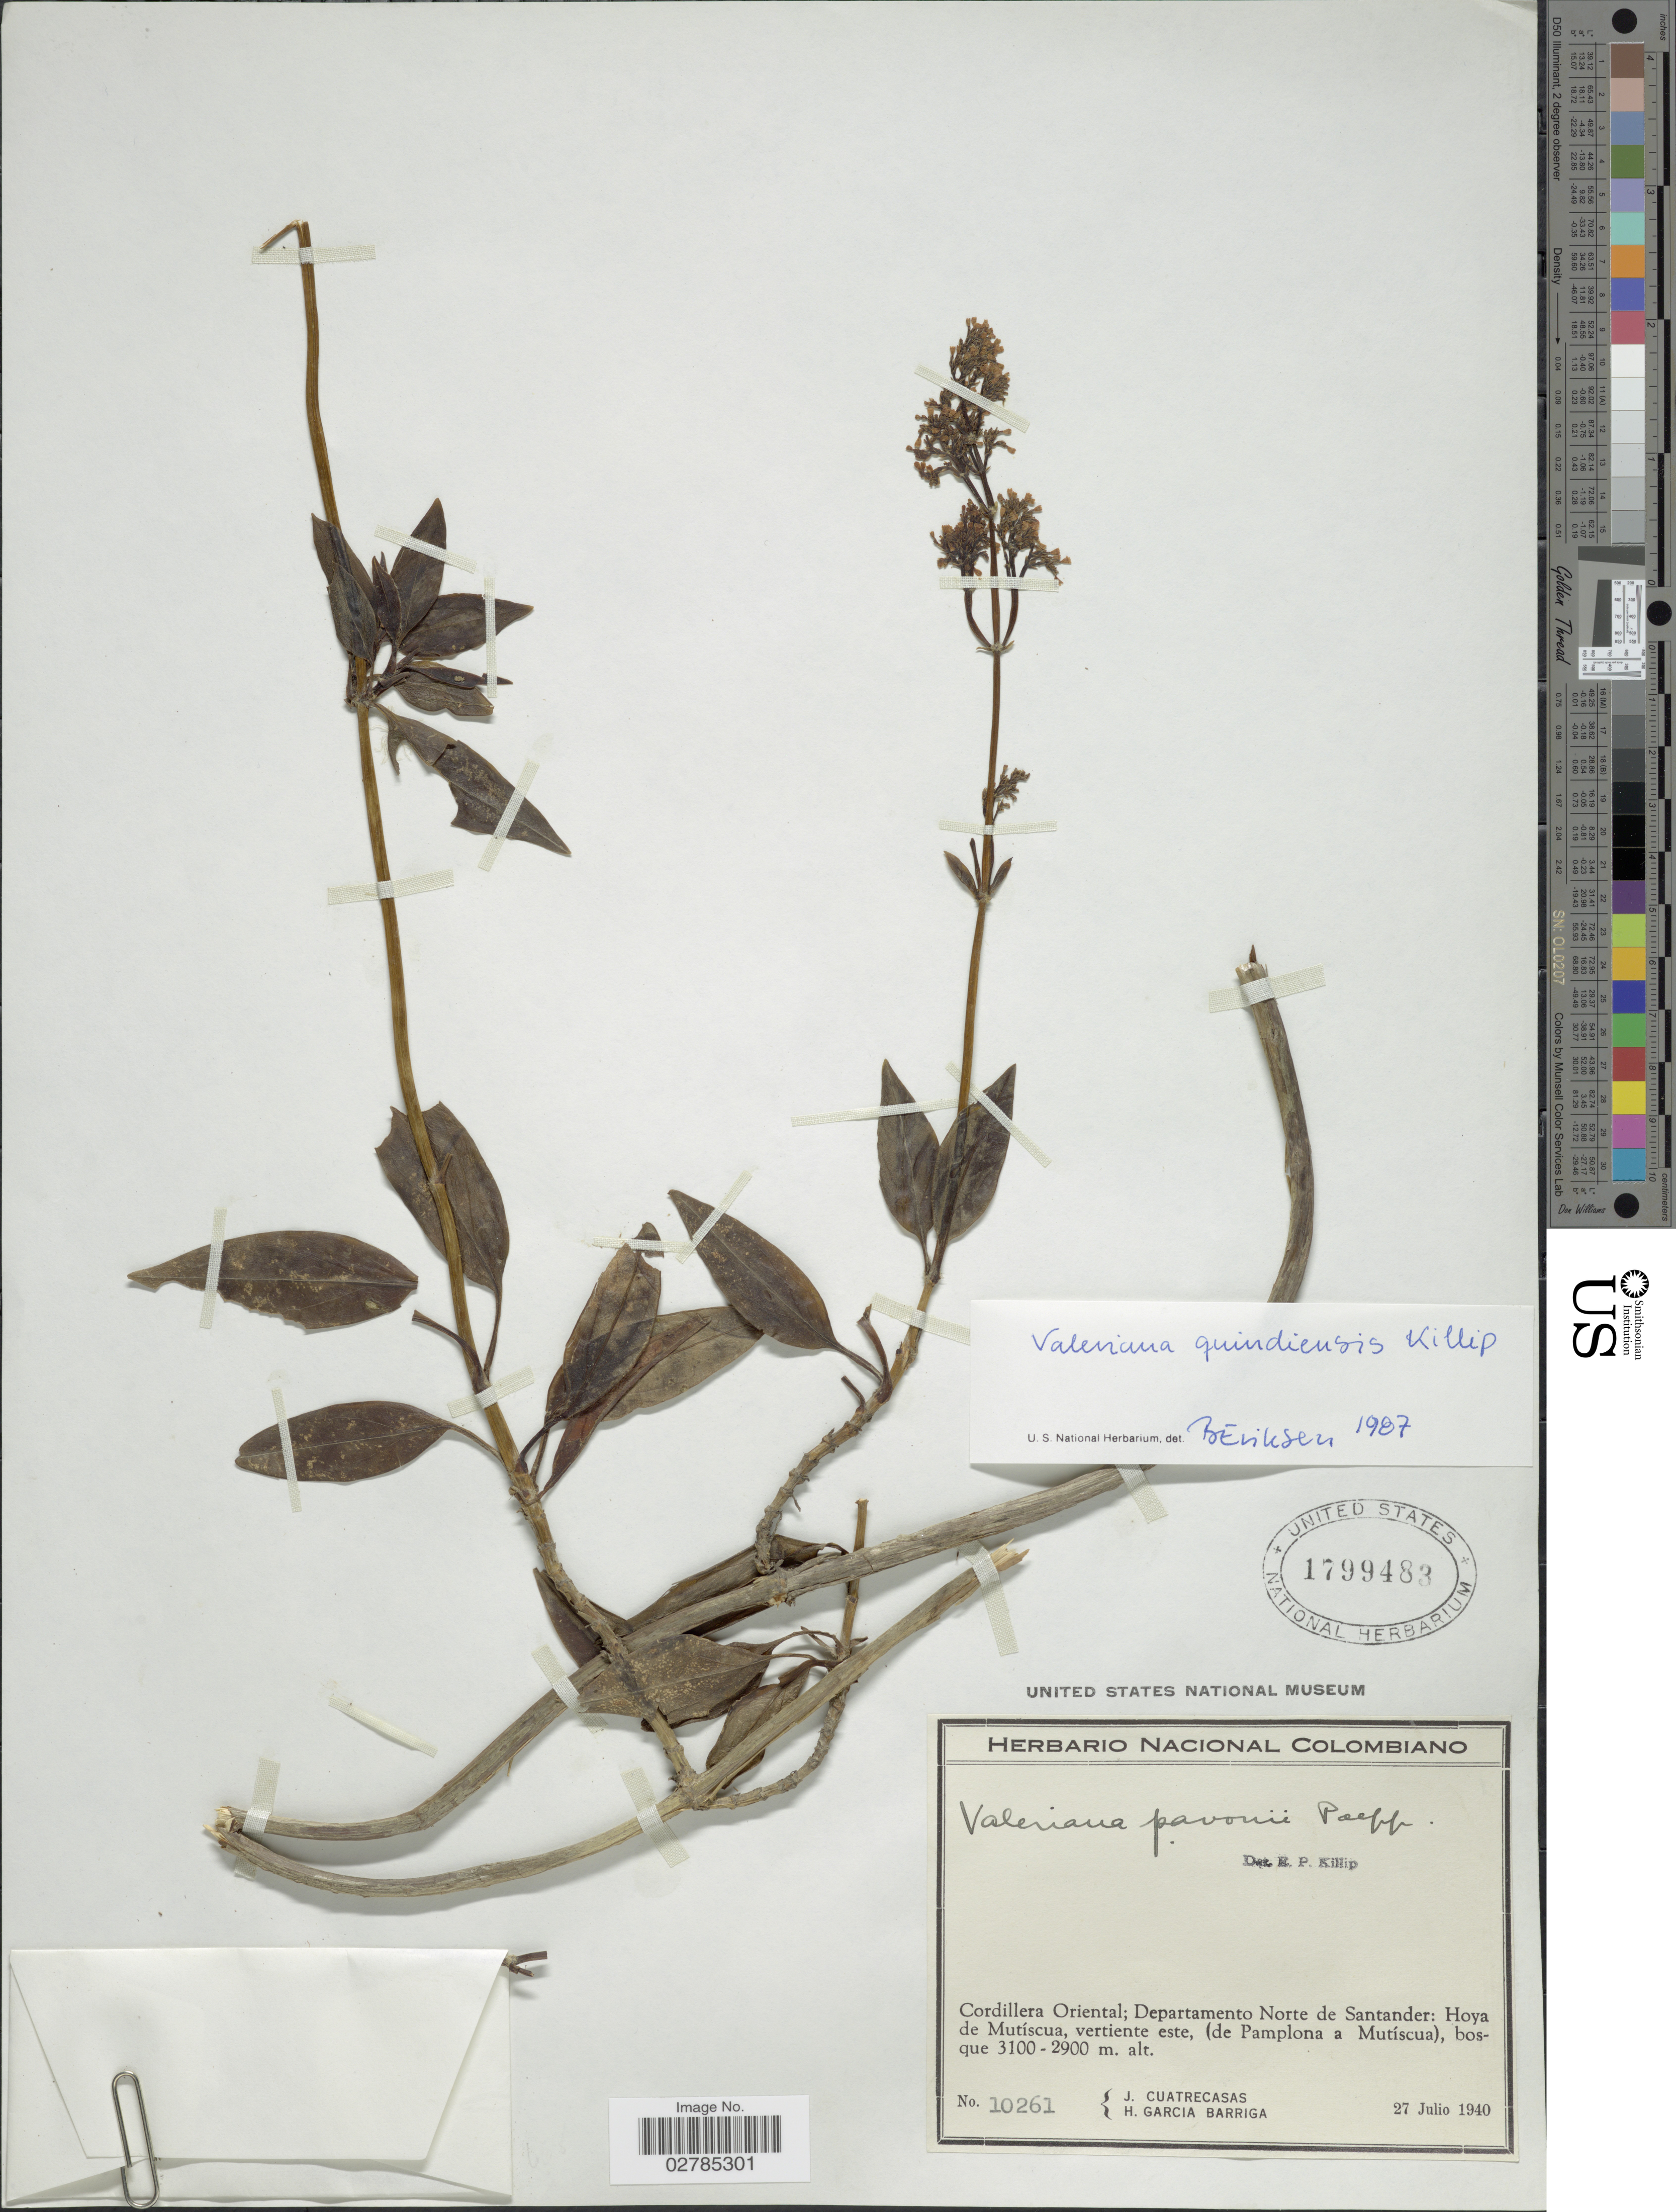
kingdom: Plantae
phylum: Tracheophyta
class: Magnoliopsida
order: Dipsacales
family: Caprifoliaceae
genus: Valeriana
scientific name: Valeriana quindiensis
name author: Killip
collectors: J. Cuatrecasas & H. García Barriga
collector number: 10261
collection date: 1940-07-27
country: Colombia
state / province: Norte de Santander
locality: Cordillera Oriental. Hoya de Mutíscua, vertiente este, (de Pamplona a Mutíscua).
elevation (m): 2900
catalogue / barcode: US 1799483